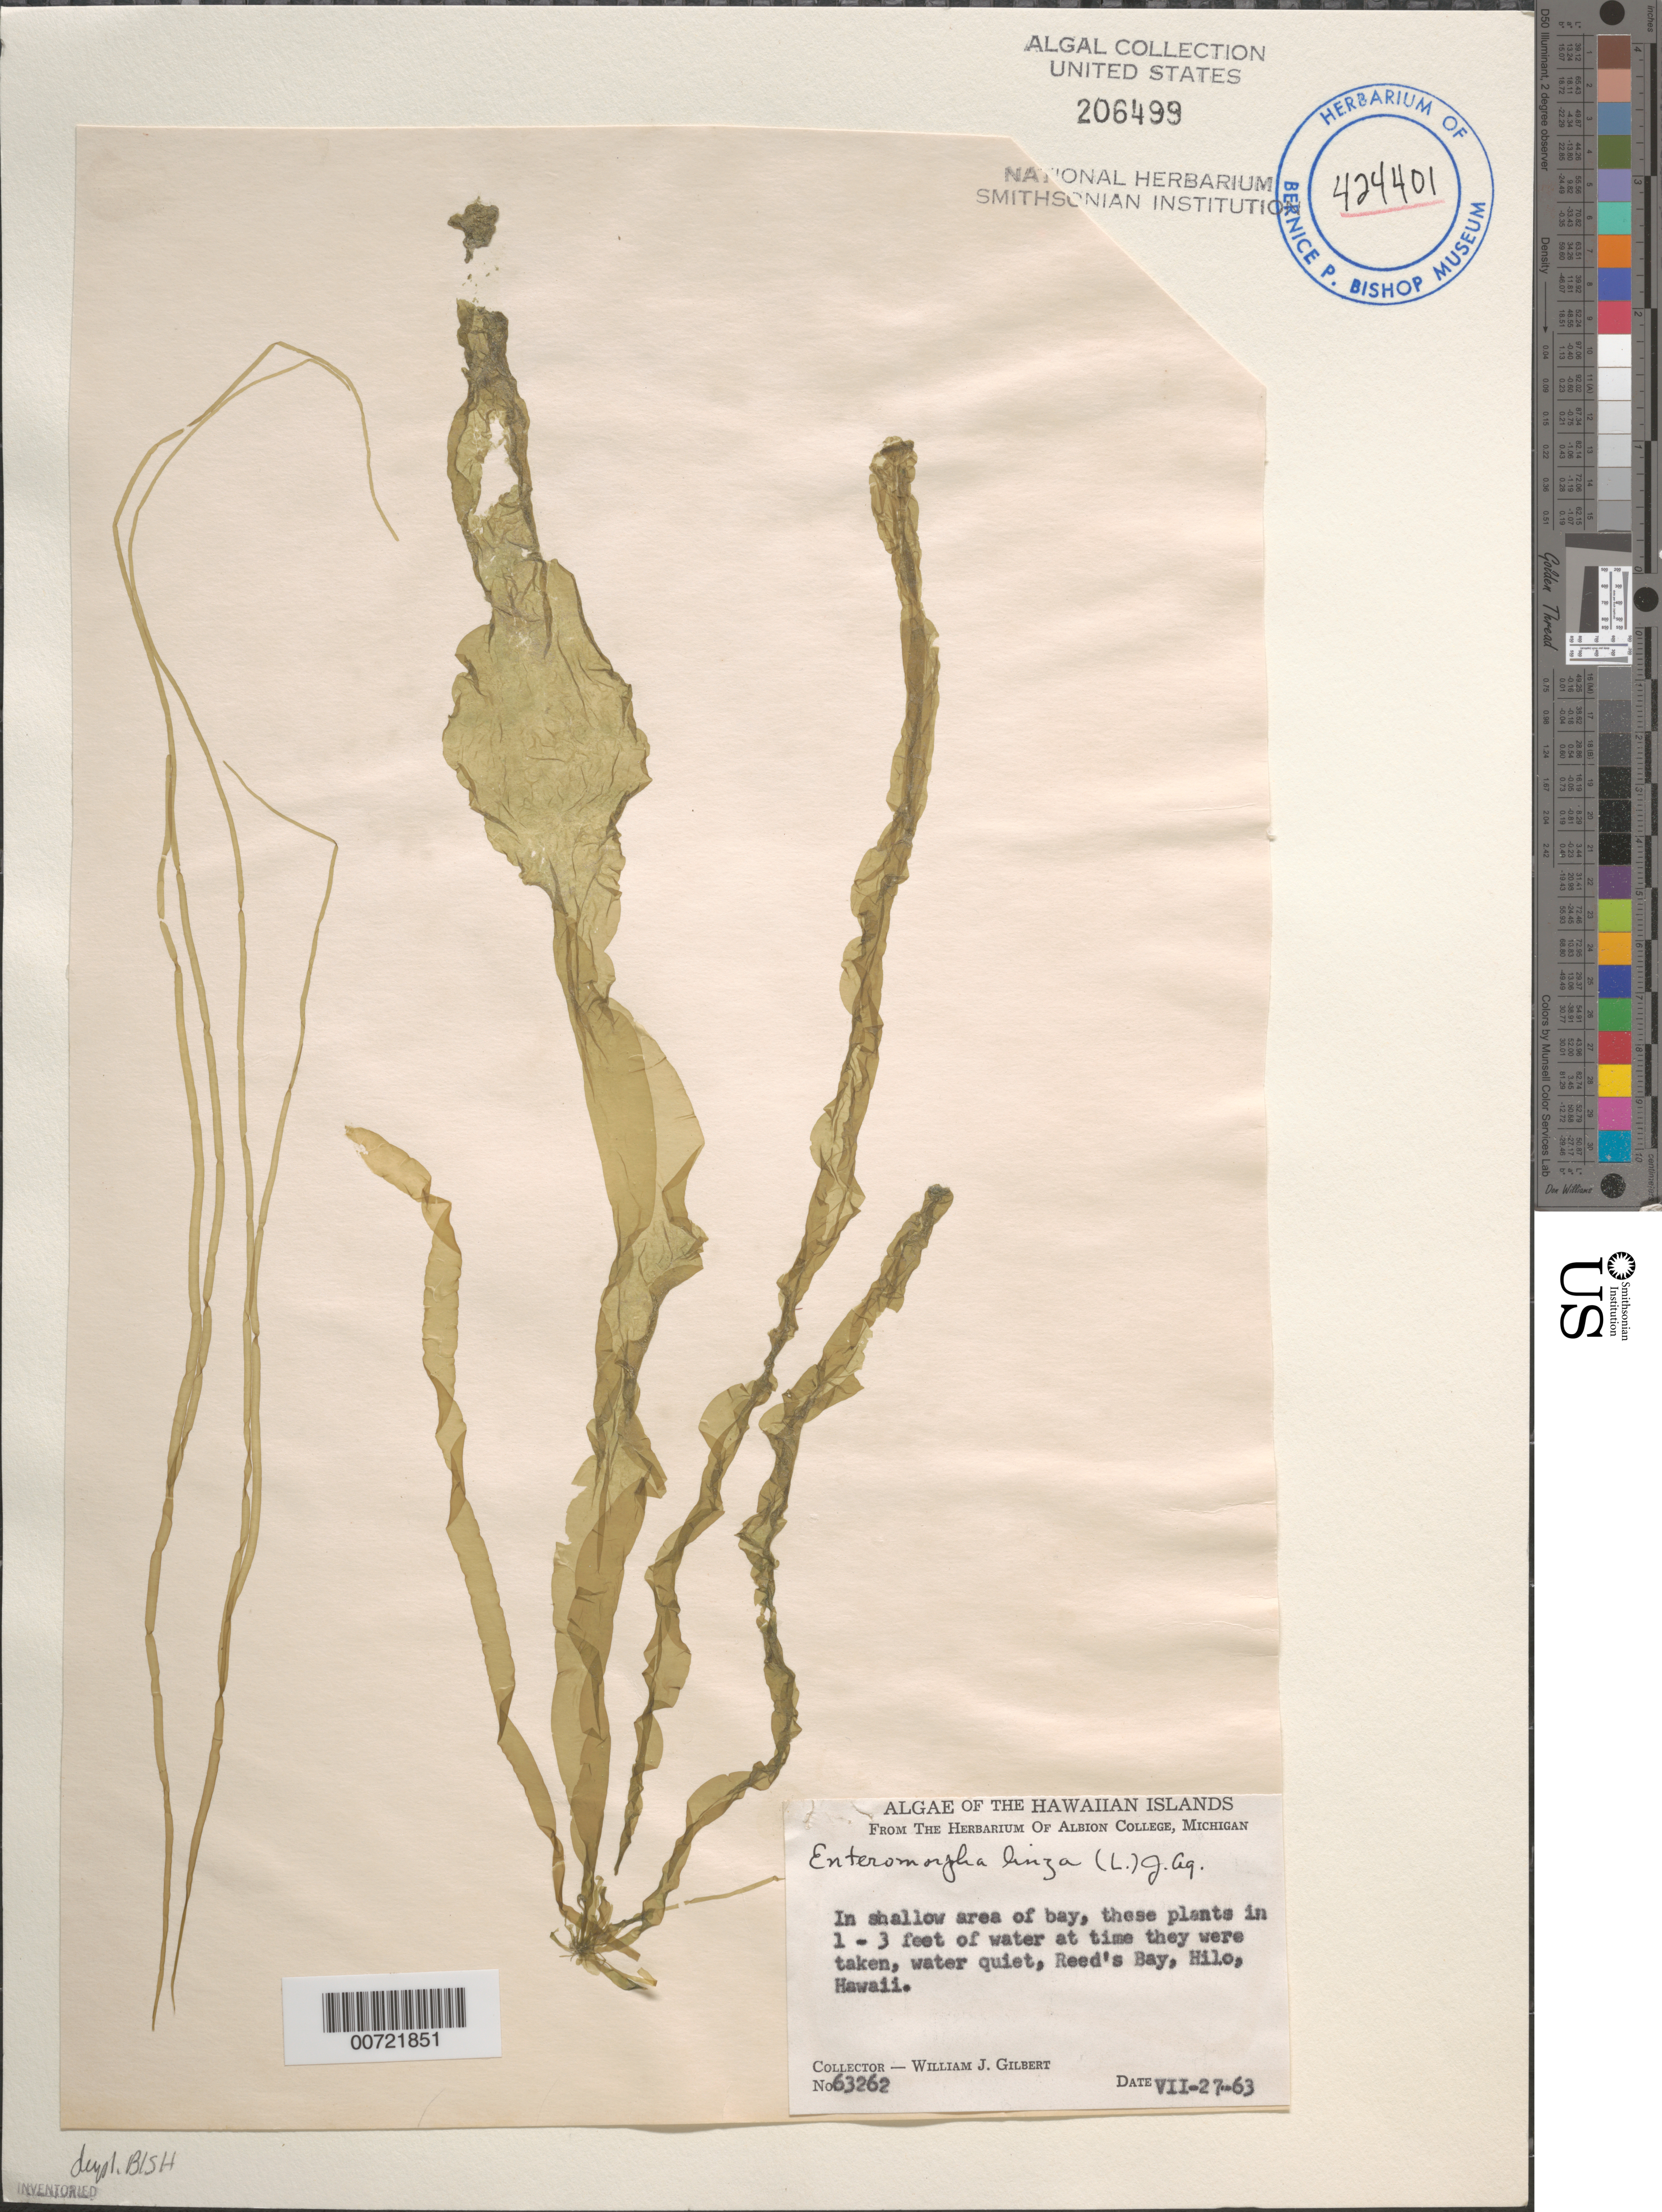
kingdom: Plantae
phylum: Chlorophyta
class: Ulvophyceae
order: Ulvales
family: Ulvaceae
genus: Ulva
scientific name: Ulva linza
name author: L.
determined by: Algae name updating Project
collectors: W. J. Gilbert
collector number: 63262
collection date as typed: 27 Jul 1963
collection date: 1963-07-27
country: United States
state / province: Hawaii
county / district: Hawaii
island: Hawaii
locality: Hilo, Reed's Bay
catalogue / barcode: US 206499